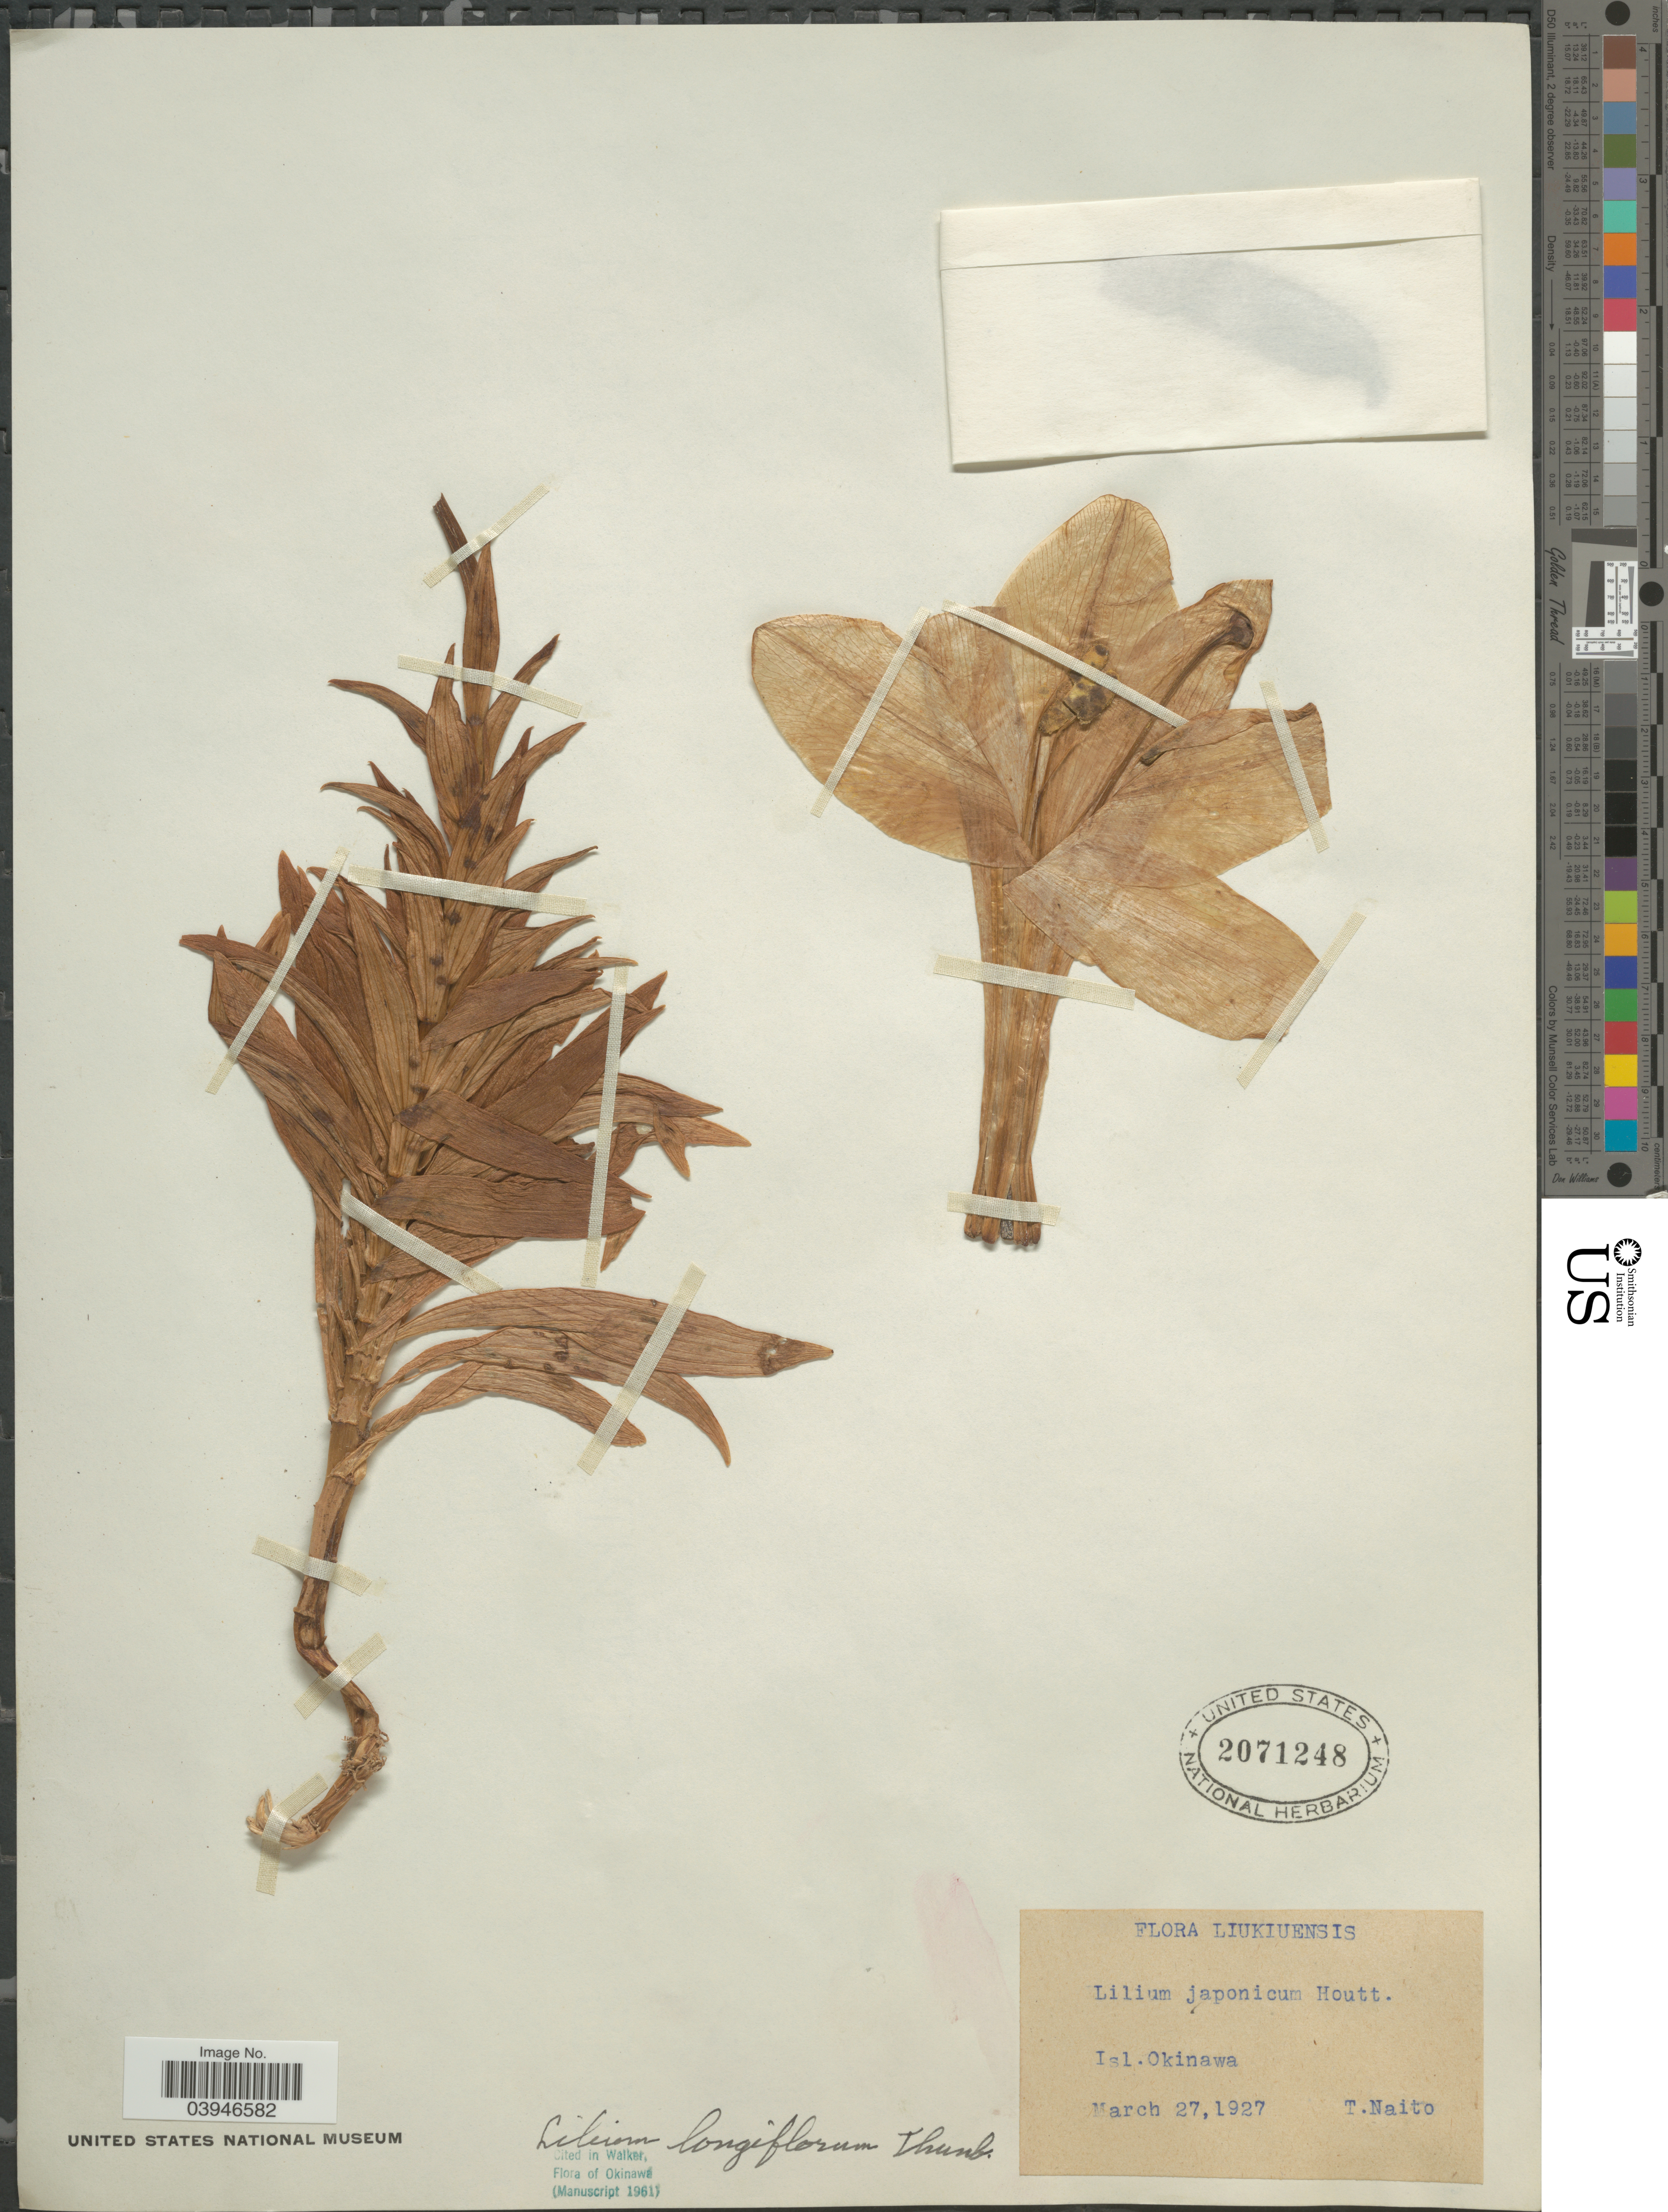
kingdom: Plantae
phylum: Tracheophyta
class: Liliopsida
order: Liliales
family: Liliaceae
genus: Lilium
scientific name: Lilium longiflorum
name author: Thunb.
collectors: T. Naito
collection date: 1927-03-27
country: Japan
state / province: Okinawa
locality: Liukiuensis. Isl. Okinawa.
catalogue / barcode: US 2071248